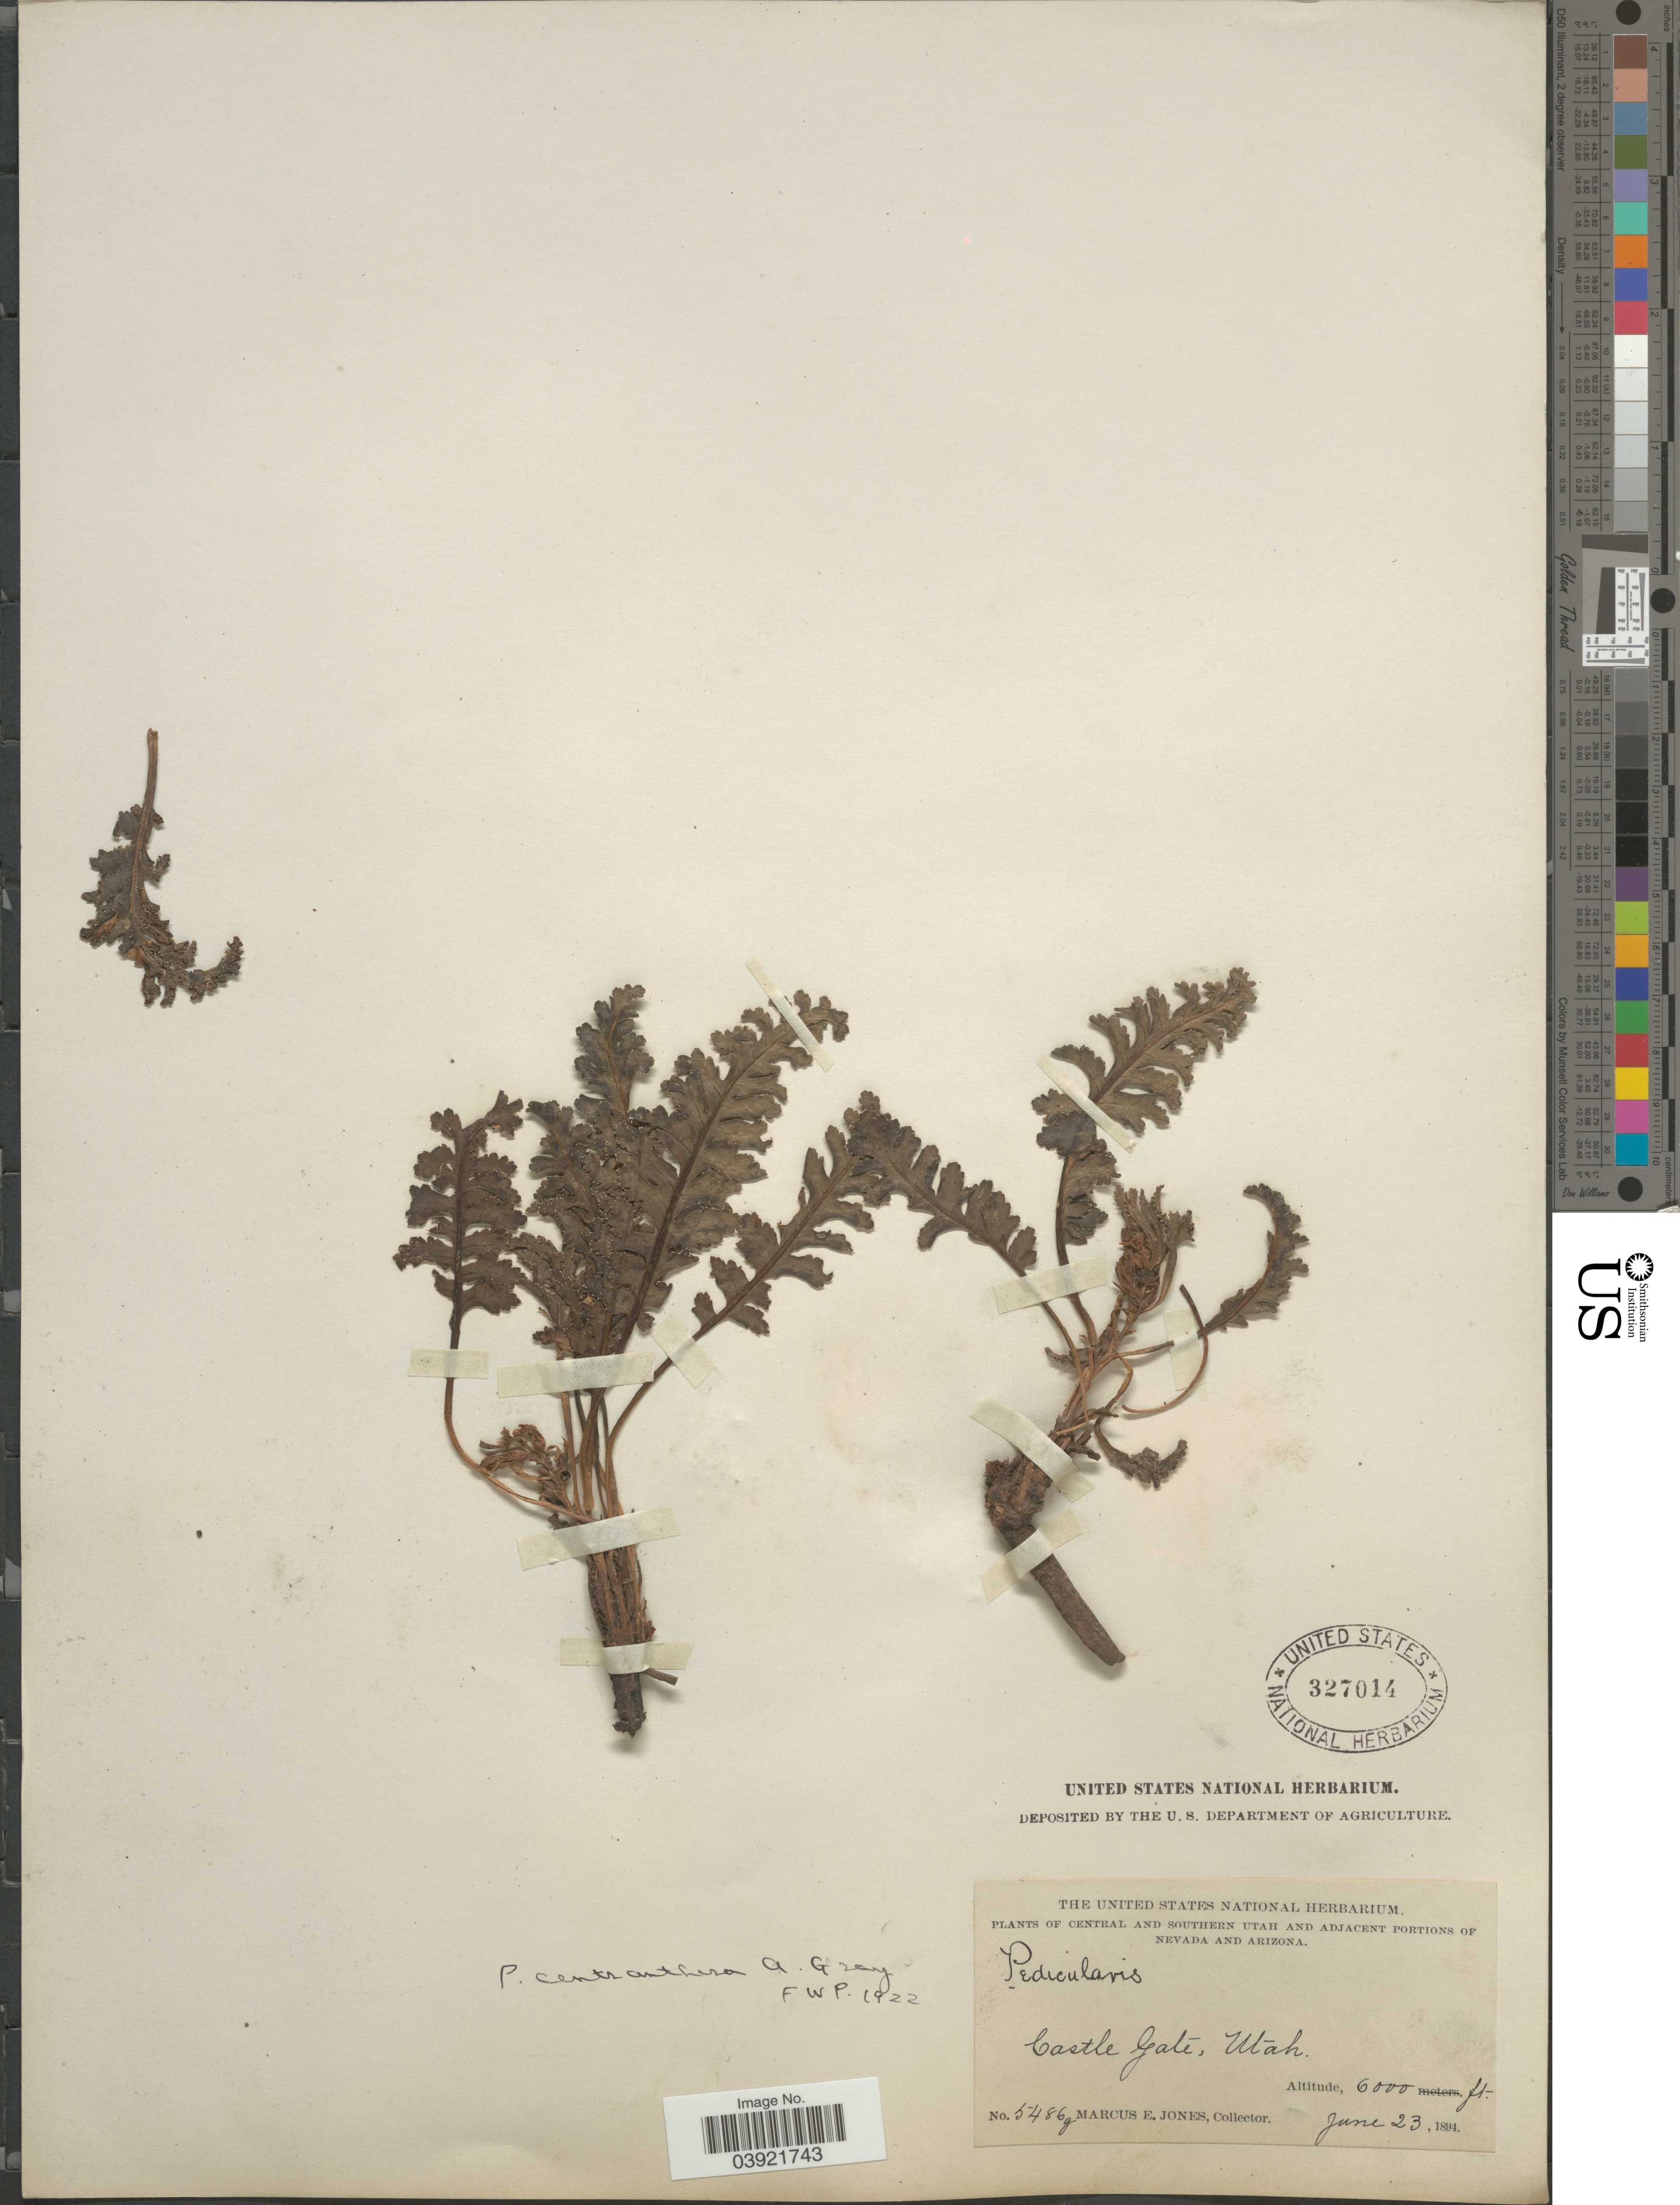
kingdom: Plantae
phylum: Tracheophyta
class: Magnoliopsida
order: Lamiales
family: Orobanchaceae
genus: Pedicularis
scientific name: Pedicularis centranthera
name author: A. Gray in Emory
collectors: M. E. Jones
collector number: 5486g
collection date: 1894-06-23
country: United States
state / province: Utah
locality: Central and Southern Utah. Castle Gate.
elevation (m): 1829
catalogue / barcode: US 327014